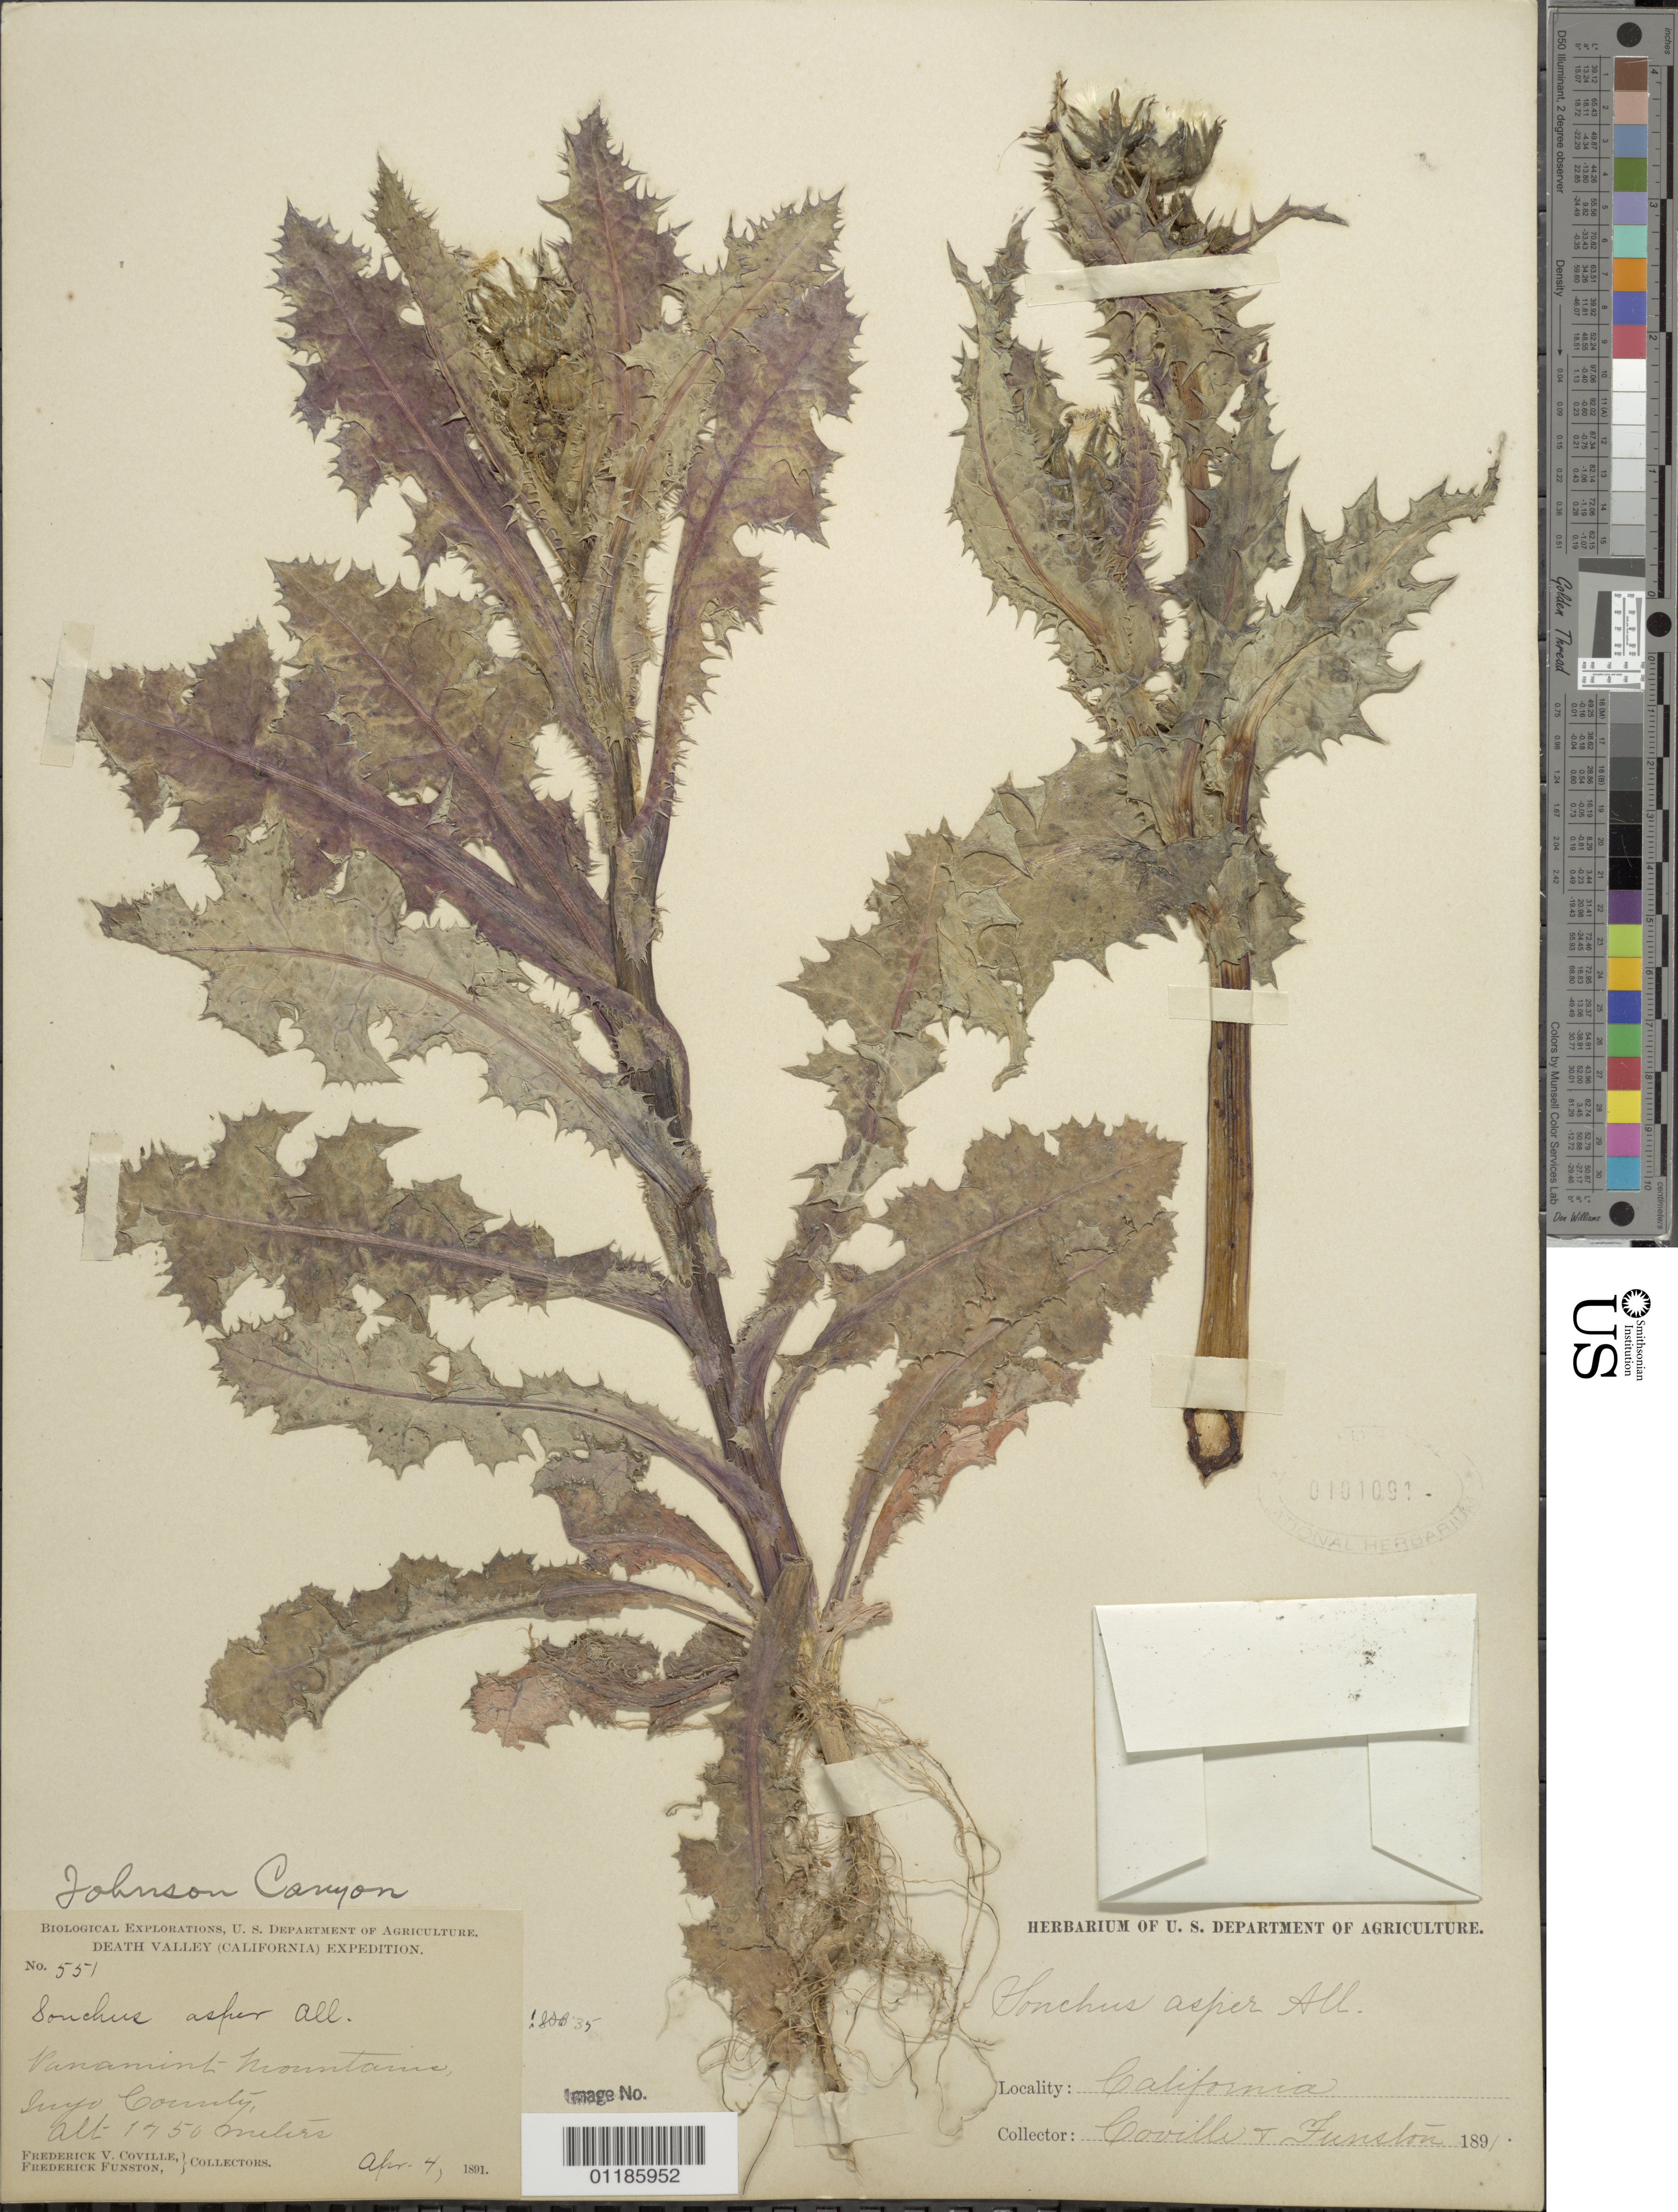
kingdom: Plantae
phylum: Tracheophyta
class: Magnoliopsida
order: Asterales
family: Asteraceae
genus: Sonchus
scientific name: Sonchus asper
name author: (L.) Hill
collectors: F. V. Coville & F. Funston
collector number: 551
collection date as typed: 4 Apr 1891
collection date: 1891-04-04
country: United States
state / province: California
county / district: Inyo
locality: Panamint Mts.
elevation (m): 1450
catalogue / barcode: US 101091